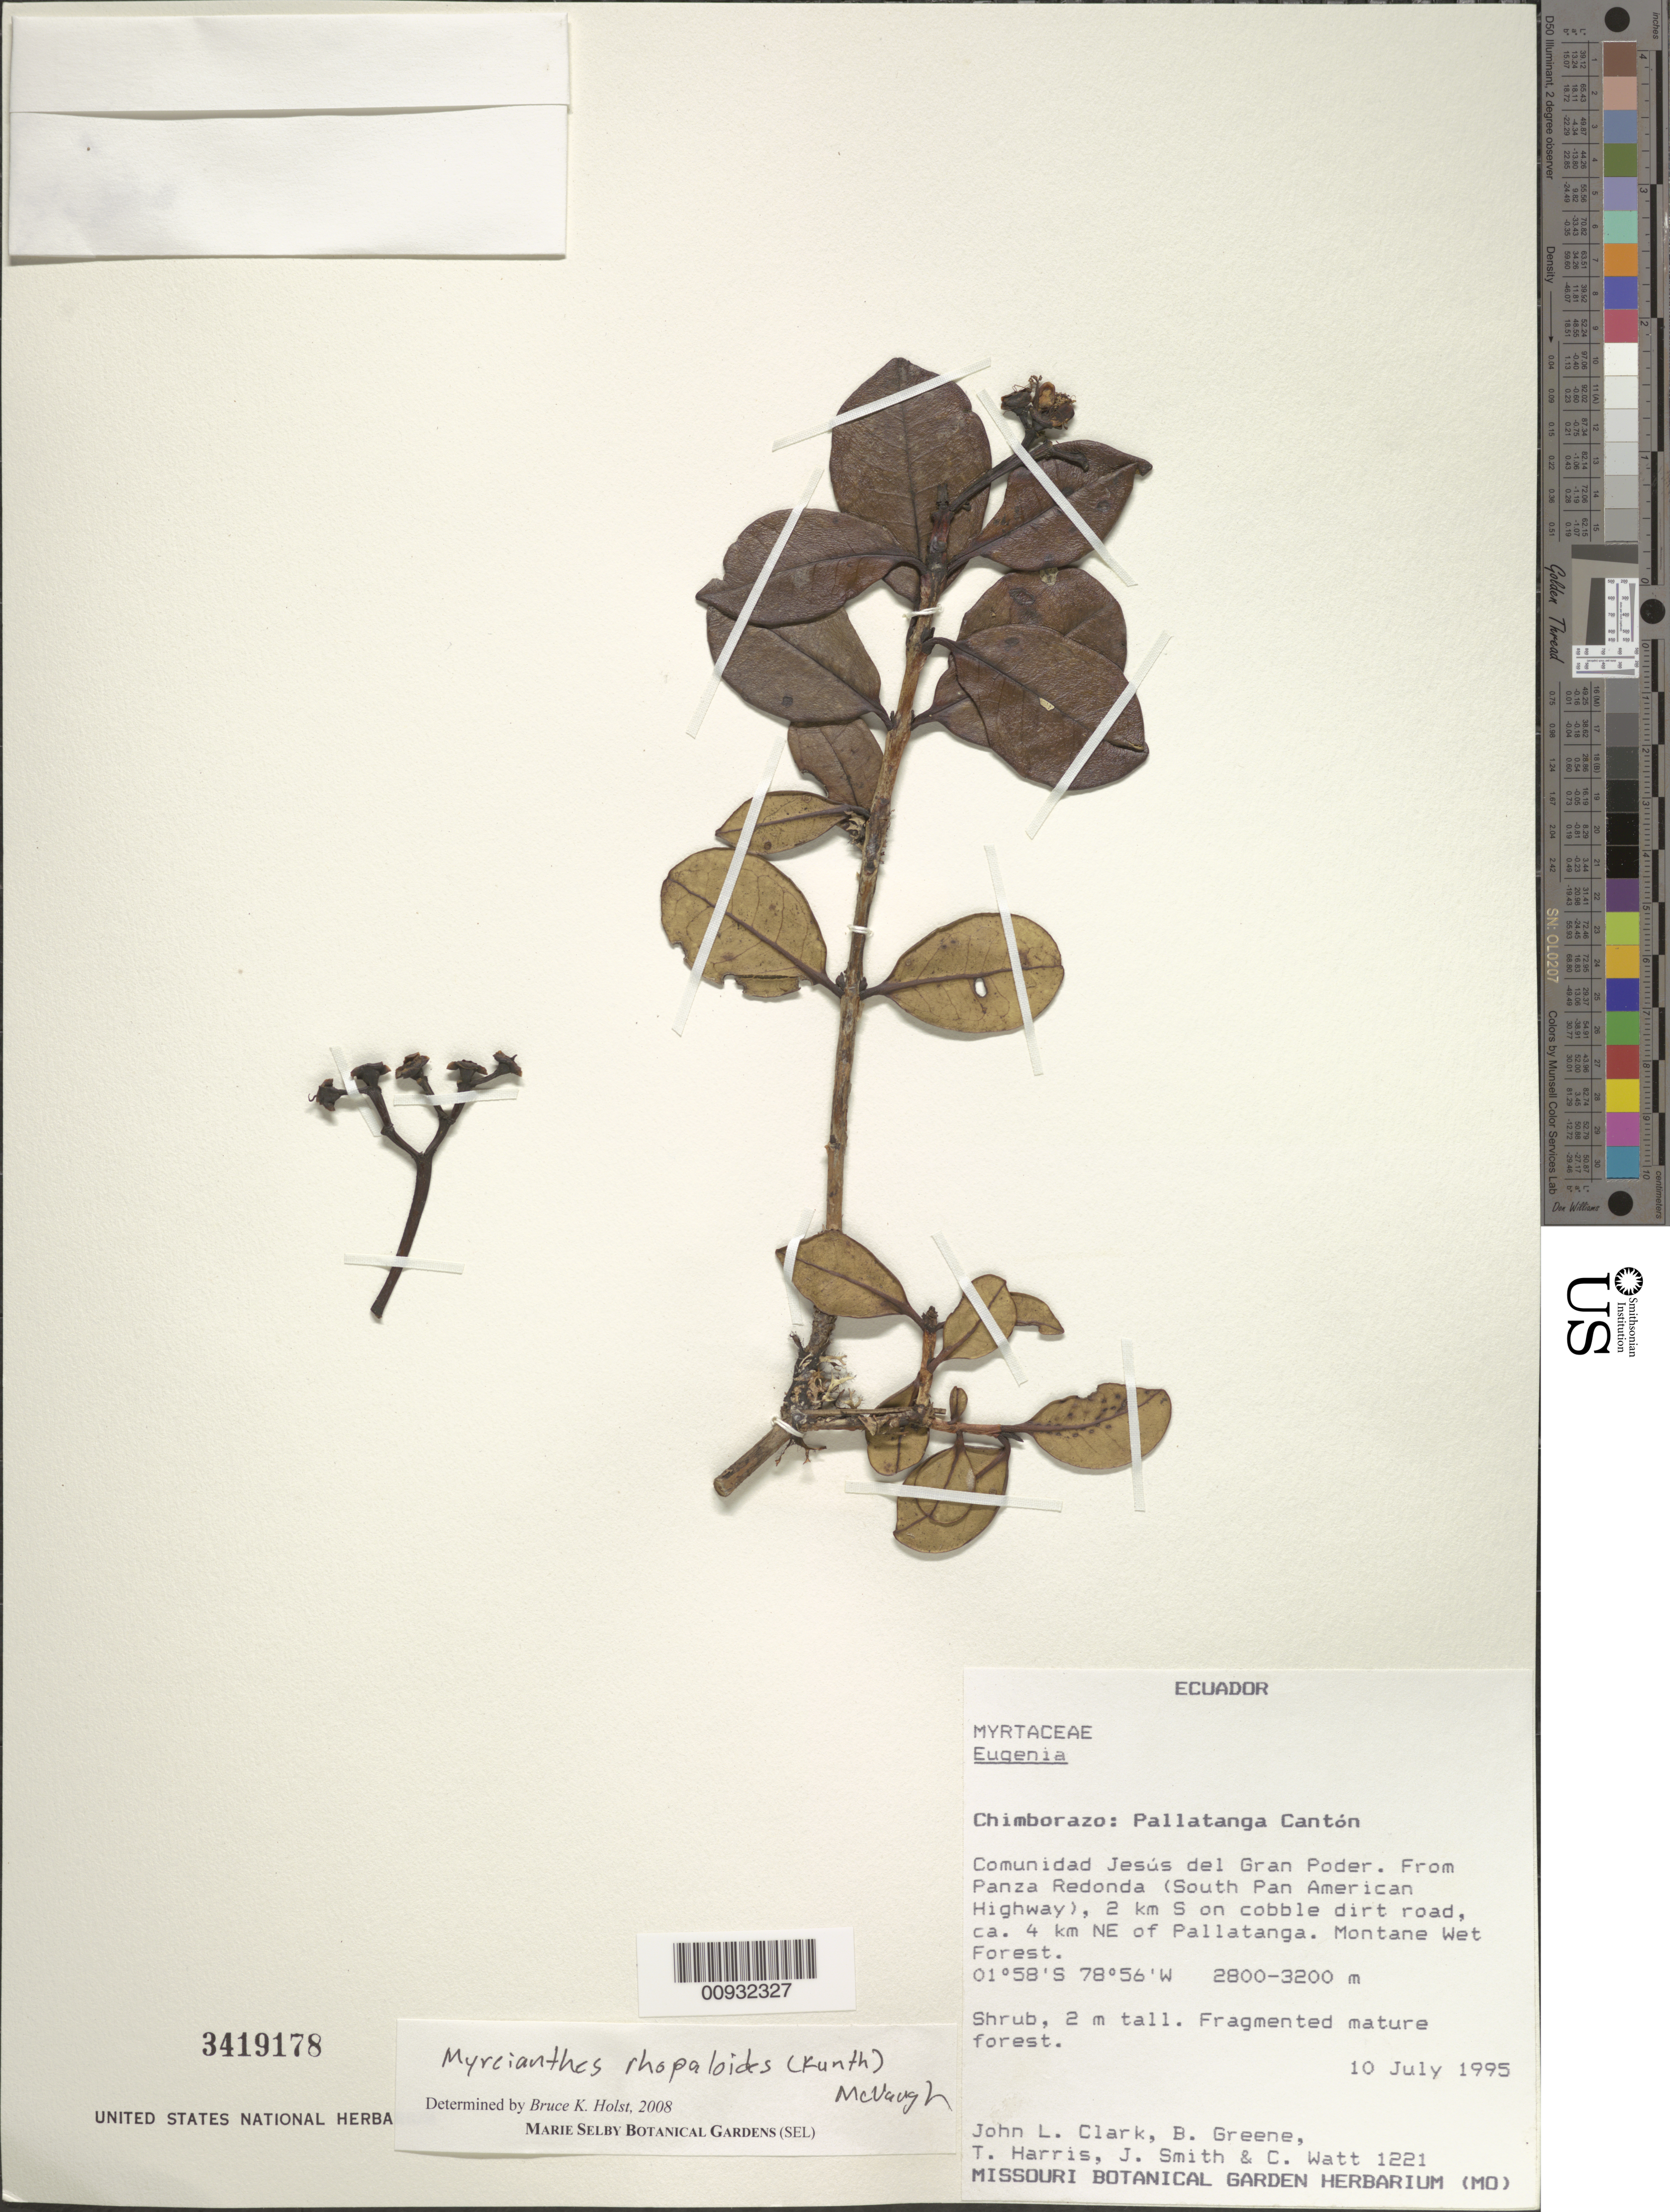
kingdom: Plantae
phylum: Tracheophyta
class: Magnoliopsida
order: Myrtales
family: Myrtaceae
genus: Myrcianthes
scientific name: Myrcianthes rhopaloides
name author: (Kunth) McVaugh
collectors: J. L. Clark et al.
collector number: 1221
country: Ecuador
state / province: Chimborazo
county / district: Pallatanga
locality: Comunidad Jesus del Gran poder, from Panza Redonda, NE of Pallatanga.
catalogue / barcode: US 3419178